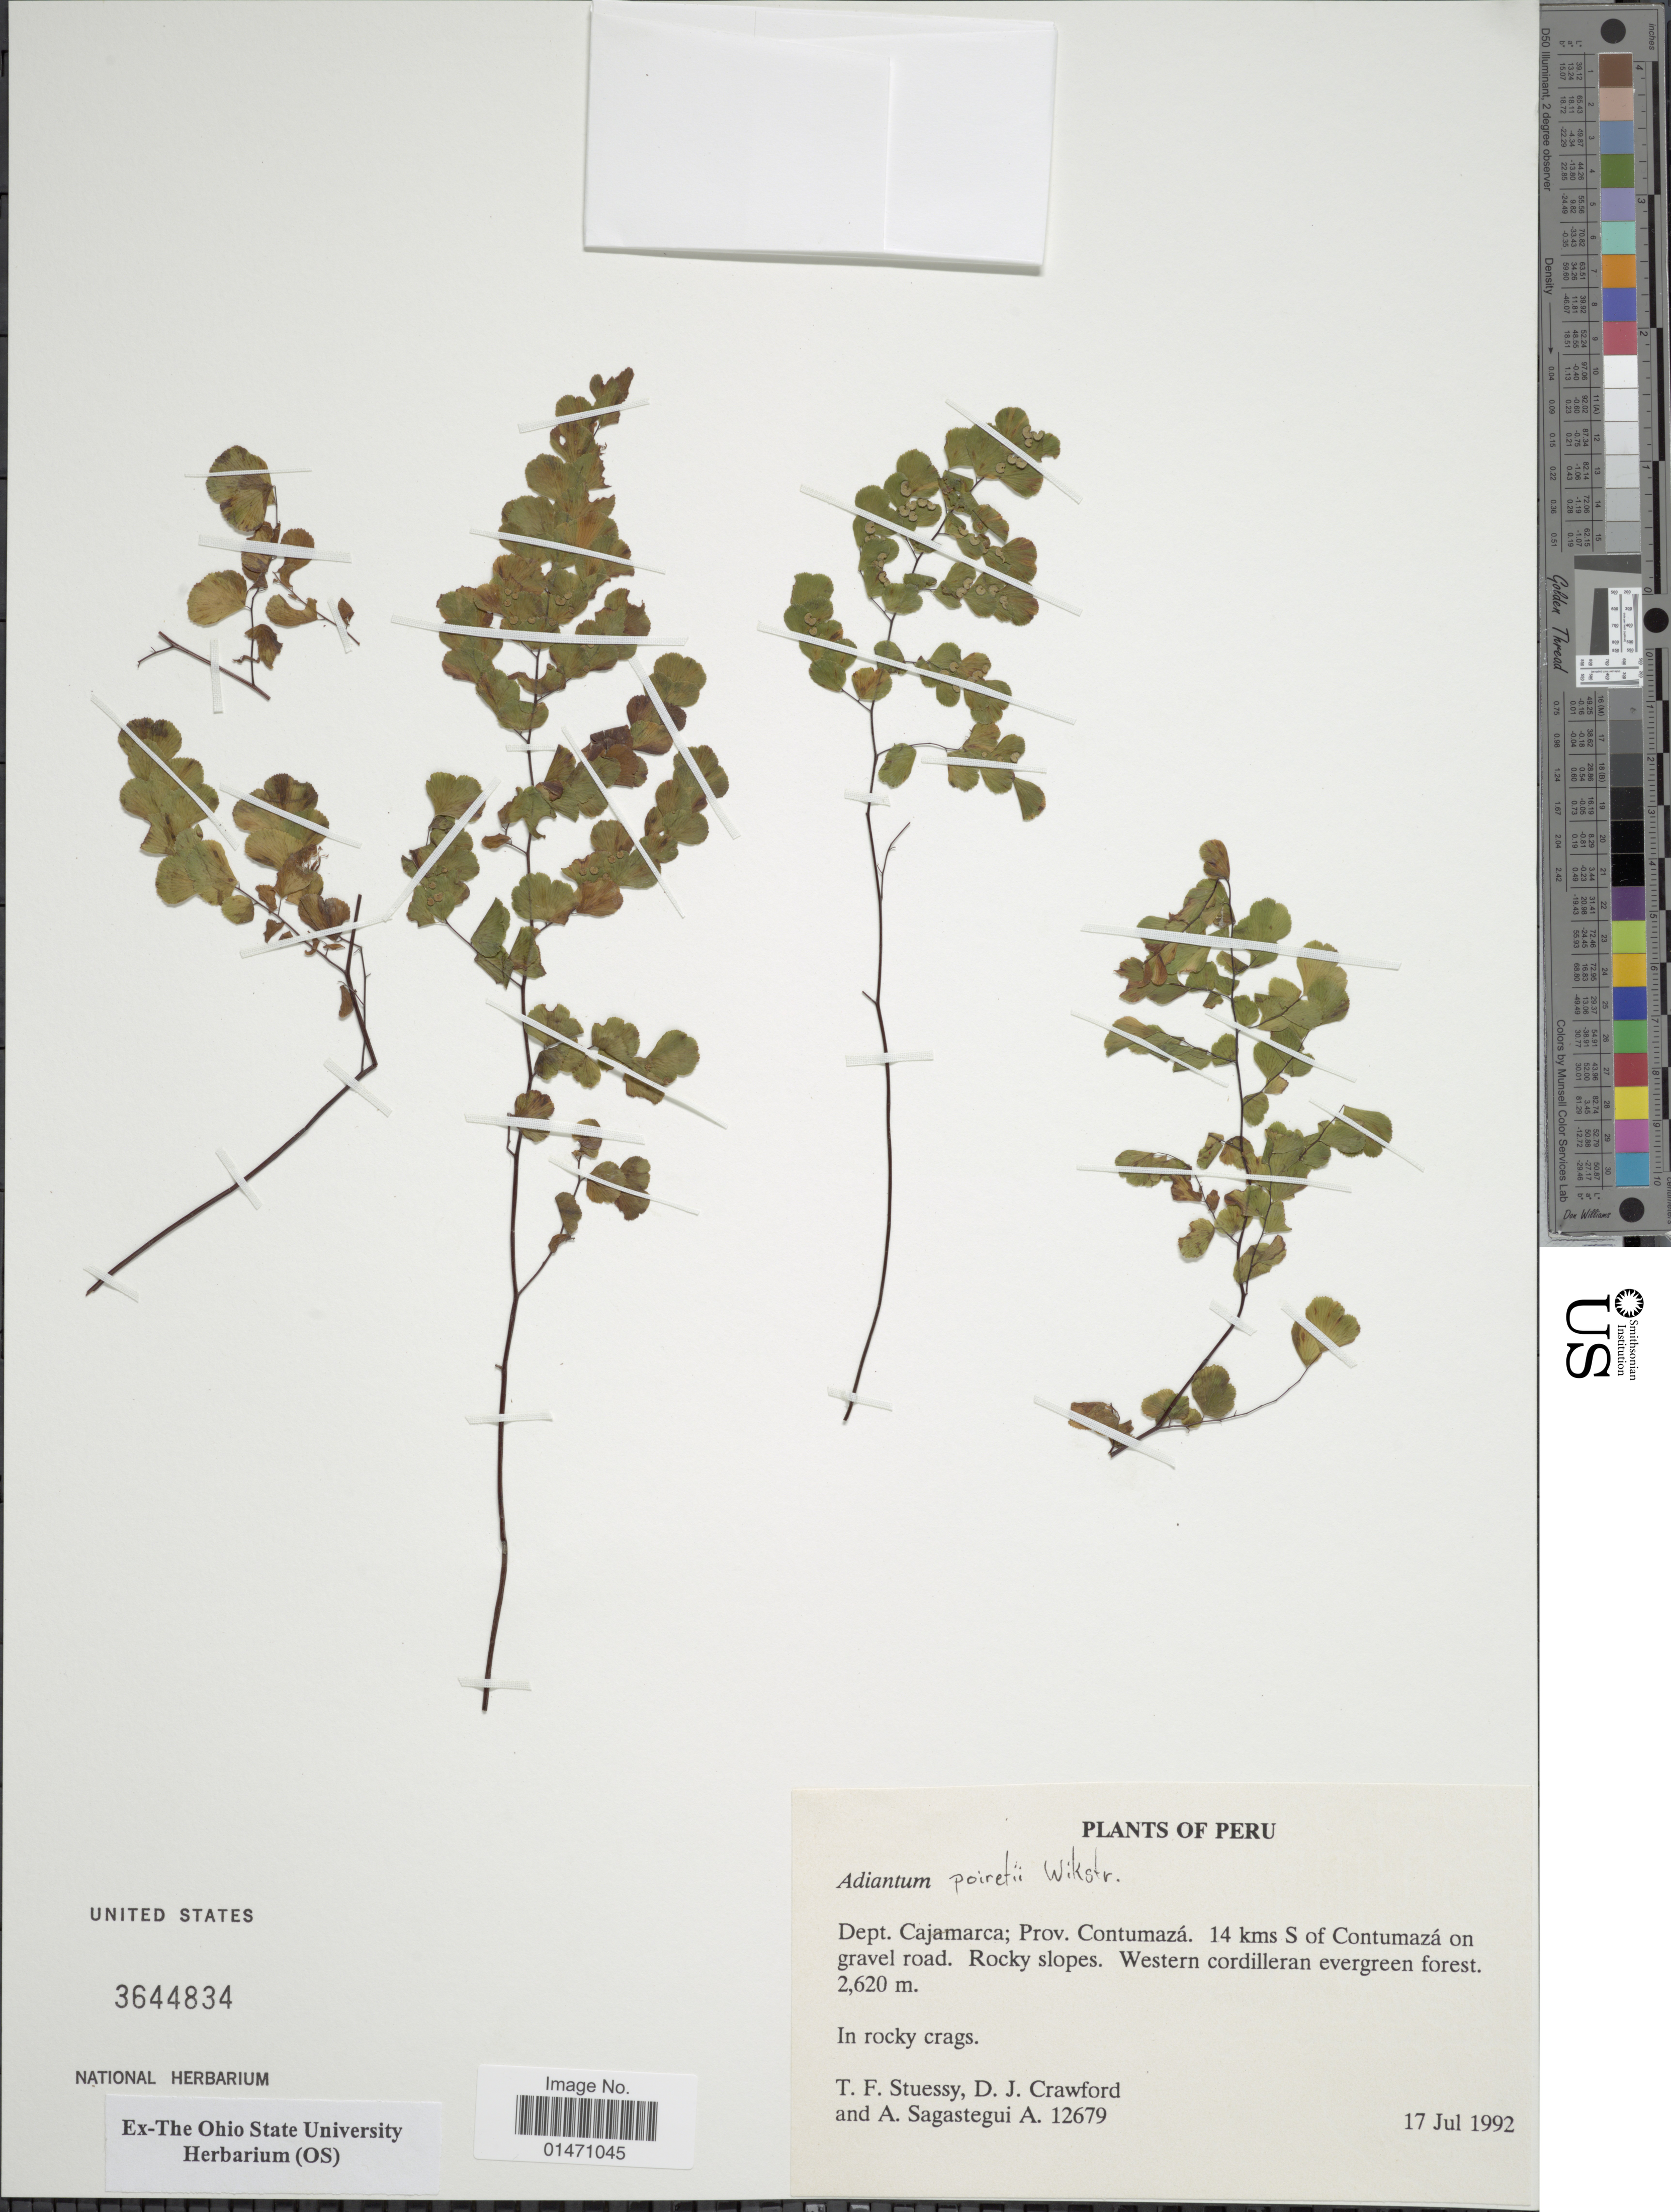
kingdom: Plantae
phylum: Tracheophyta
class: Polypodiopsida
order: Polypodiales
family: Pteridaceae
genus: Adiantum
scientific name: Adiantum poiretii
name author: Wikstr.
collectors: T. Stuessy, D. Crawford & A. Sagástegui A.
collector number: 12679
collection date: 1992-07-17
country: Peru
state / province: Cajamarca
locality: Dept. Cajamarca; Prov. Contumazá, 14kms S of Contumazá on gravel road, rocky slopes, western cordilleran evergreen forest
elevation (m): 2620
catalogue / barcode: US 3644834